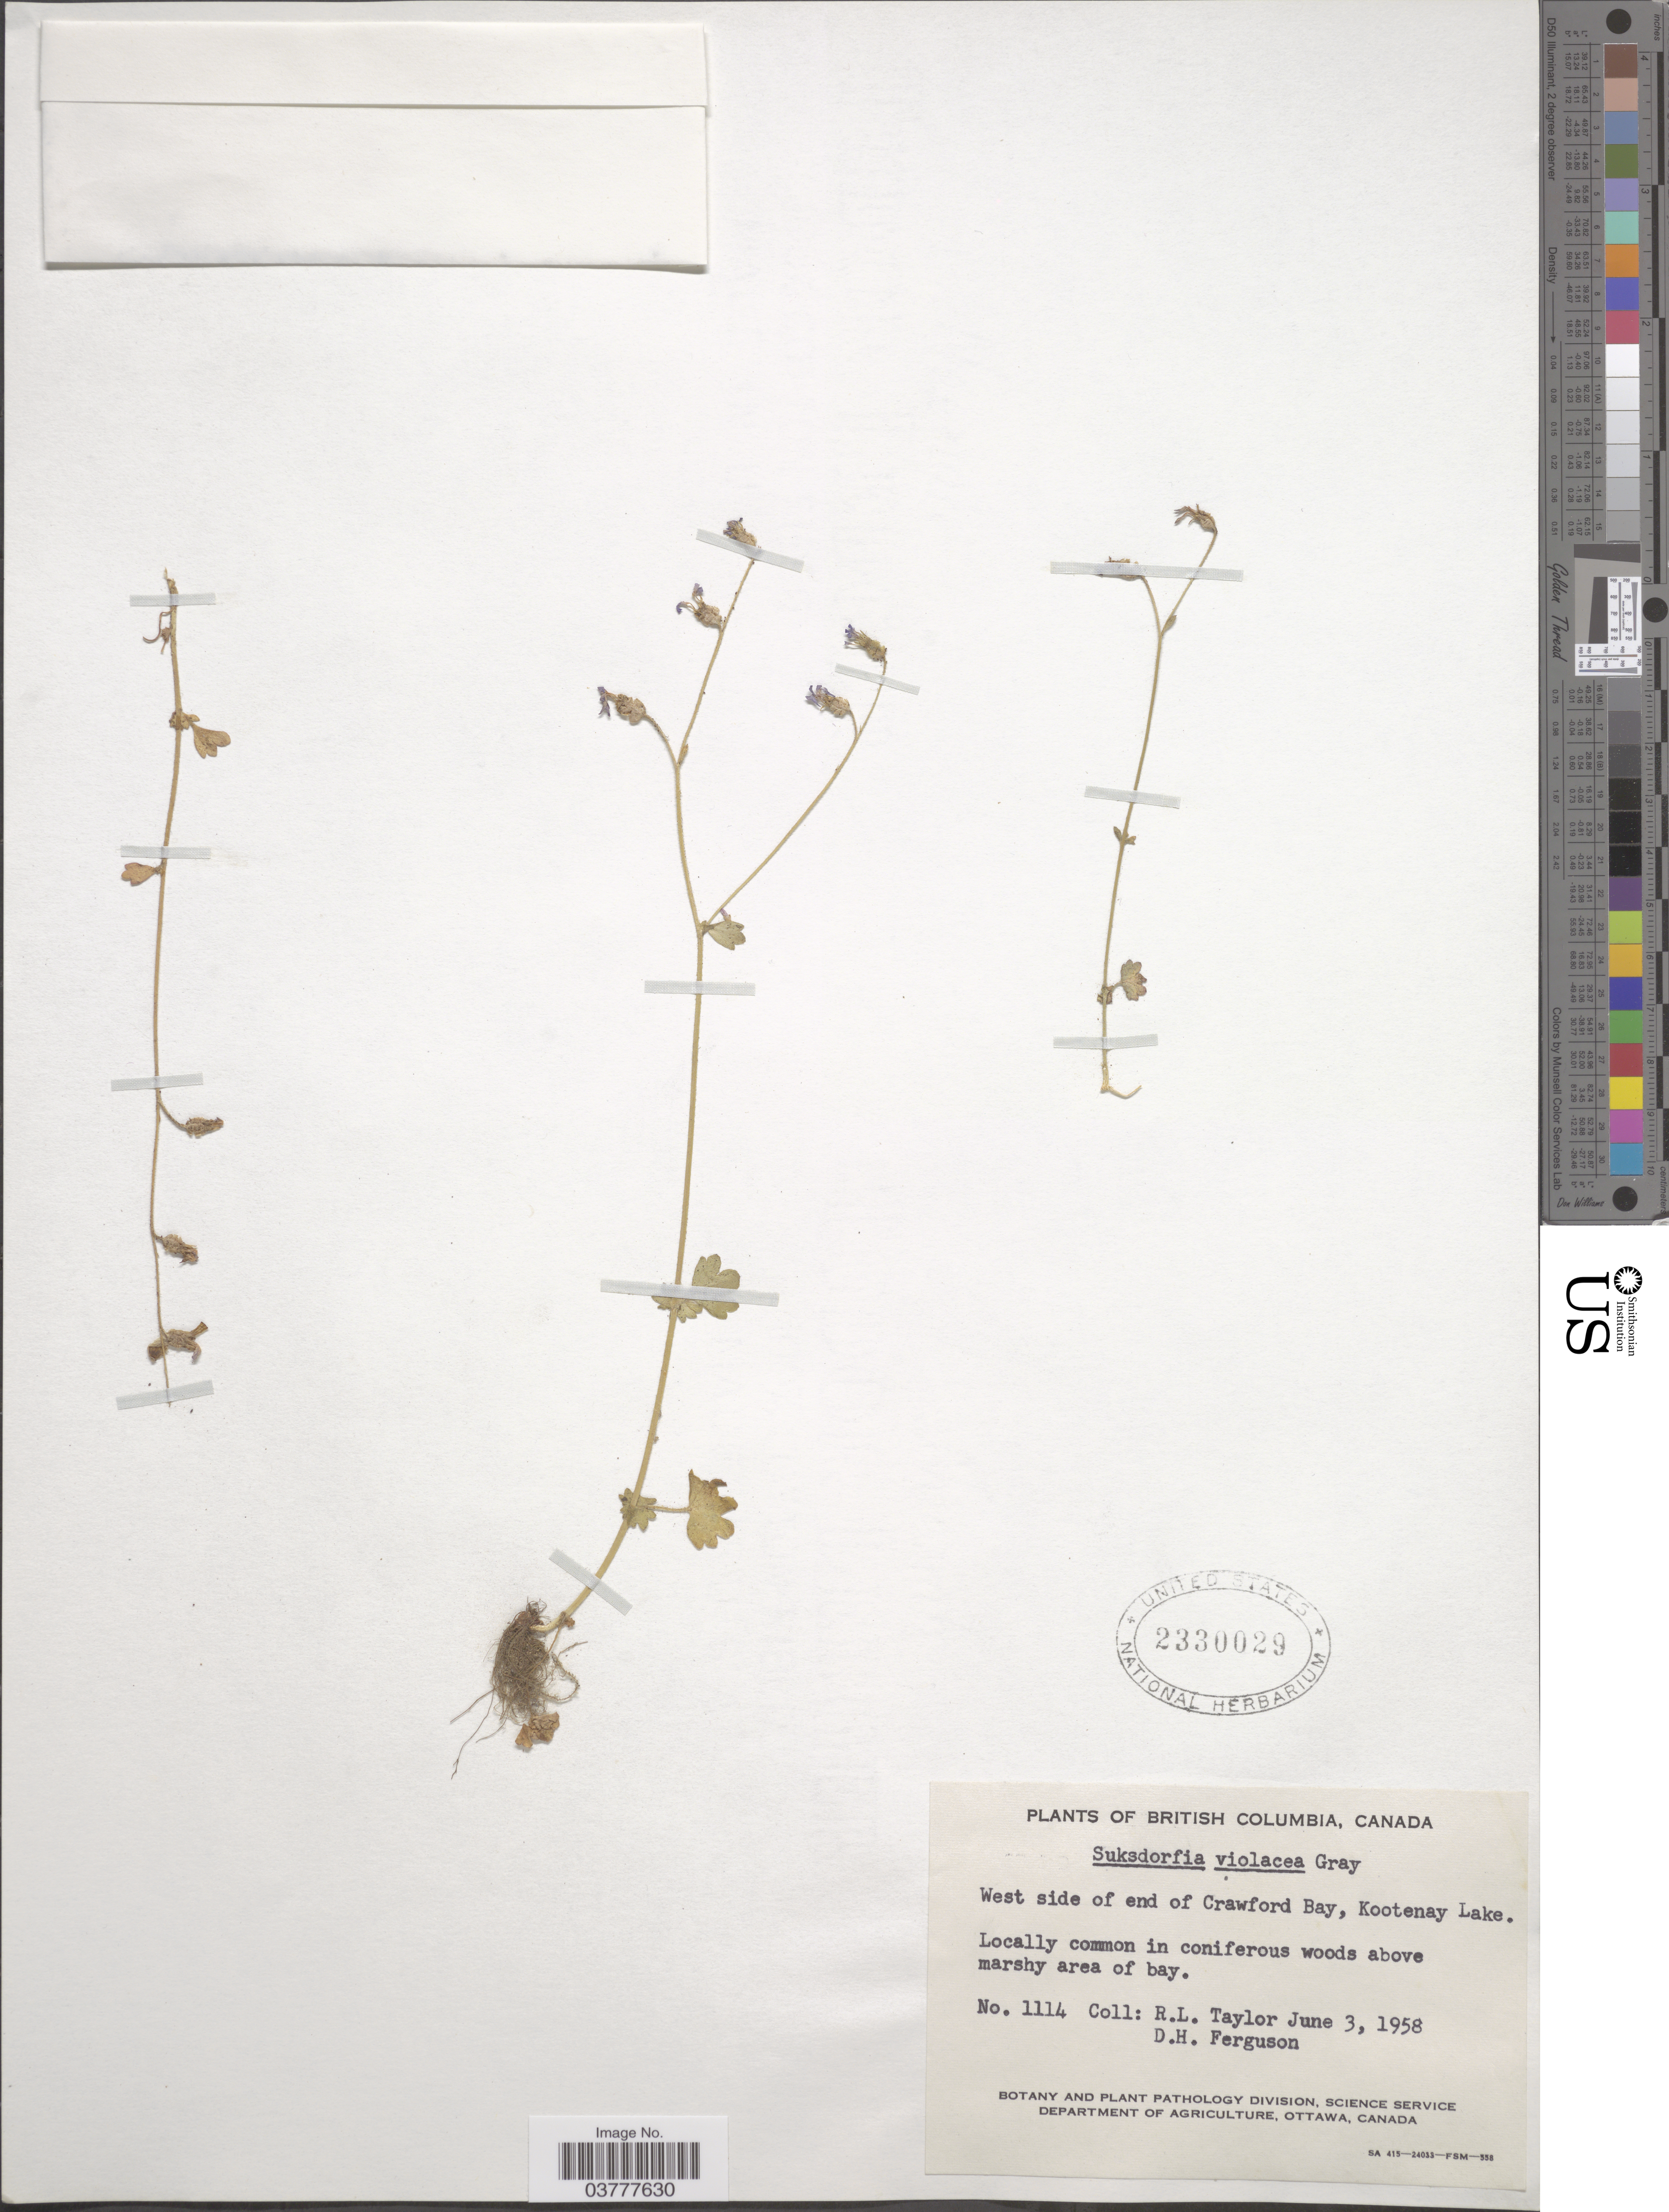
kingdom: Plantae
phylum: Tracheophyta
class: Magnoliopsida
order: Saxifragales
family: Saxifragaceae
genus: Suksdorfia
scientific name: Suksdorfia violacea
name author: A. Gray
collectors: R. Taylor & D. Ferguson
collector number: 1114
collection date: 1958-06-03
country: Canada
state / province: British Columbia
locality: West side of end of Crawford Bay, Kootenay Lake.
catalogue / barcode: US 2330029